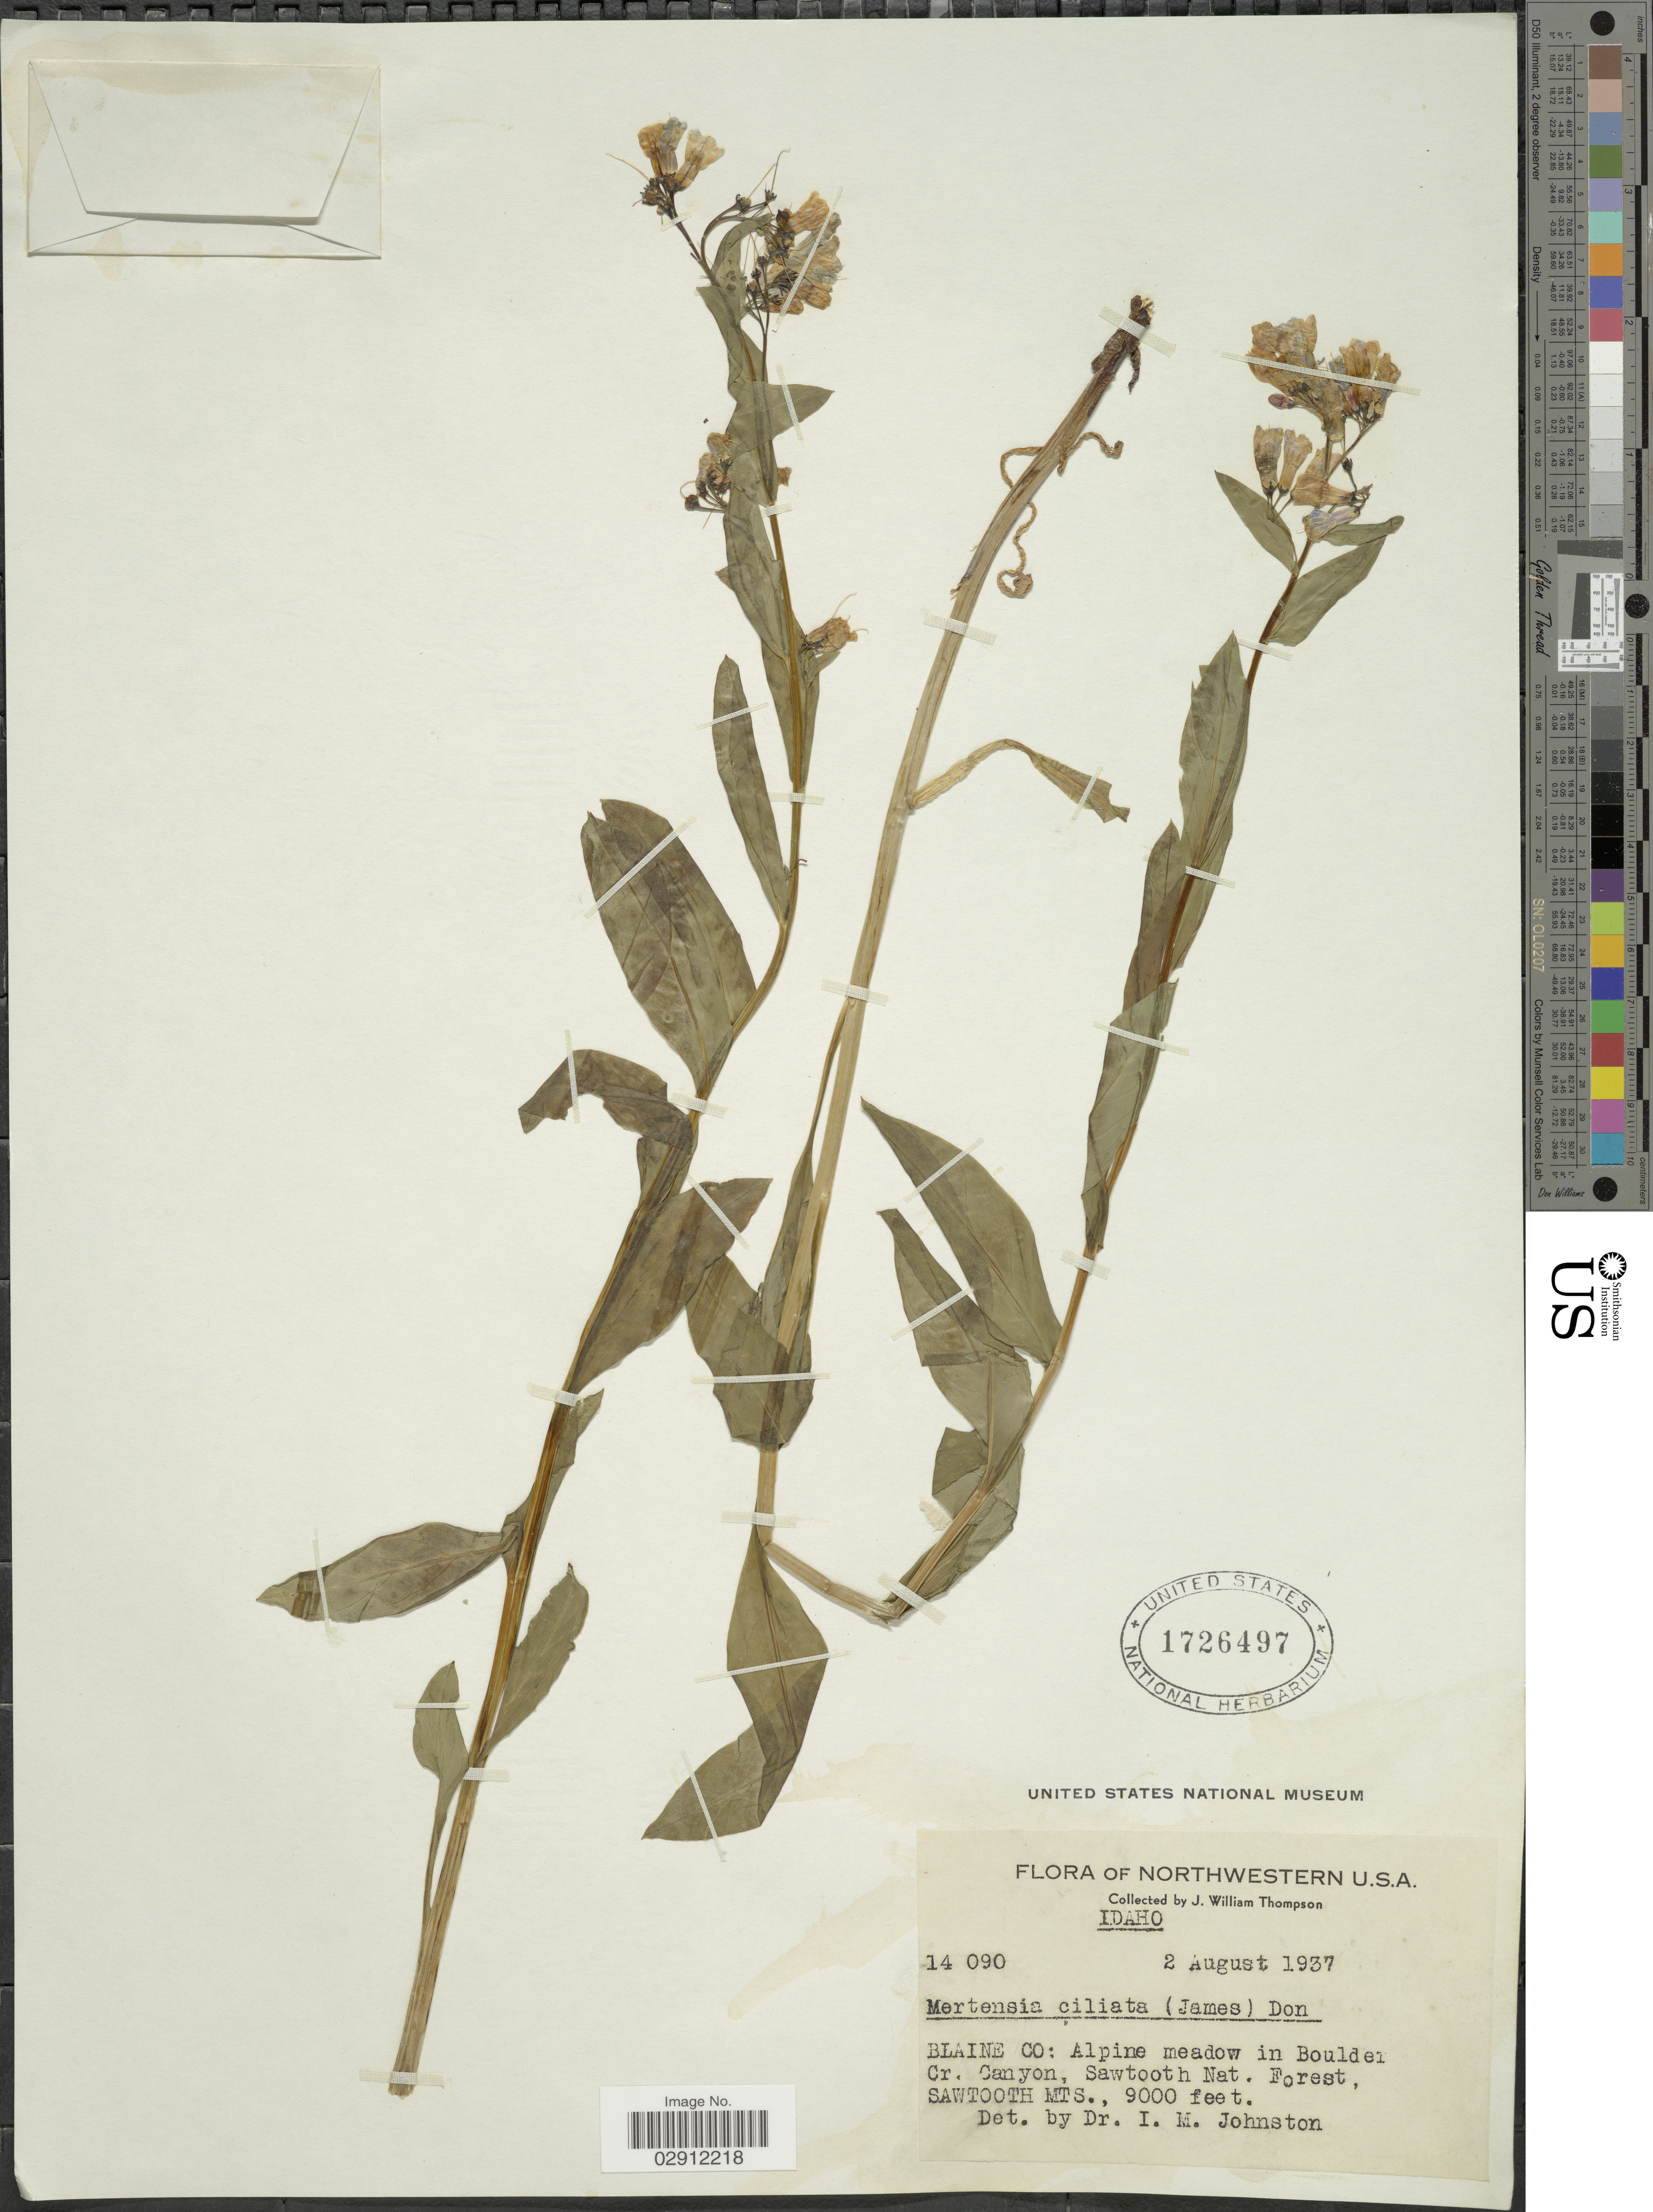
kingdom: Plantae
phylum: Tracheophyta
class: Magnoliopsida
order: Boraginales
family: Boraginaceae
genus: Mertensia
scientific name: Mertensia ciliata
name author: (James) G. Don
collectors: J. W. Thompson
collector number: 14090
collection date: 1937-08-02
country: United States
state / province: Idaho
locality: Northwestern U.S.A. Blaine Co: Alpine meadow in Boulder Cr. Canyon, Sawtooth Nat. Forest, Sawtooth Mts.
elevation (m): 2743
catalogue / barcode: US 1726497